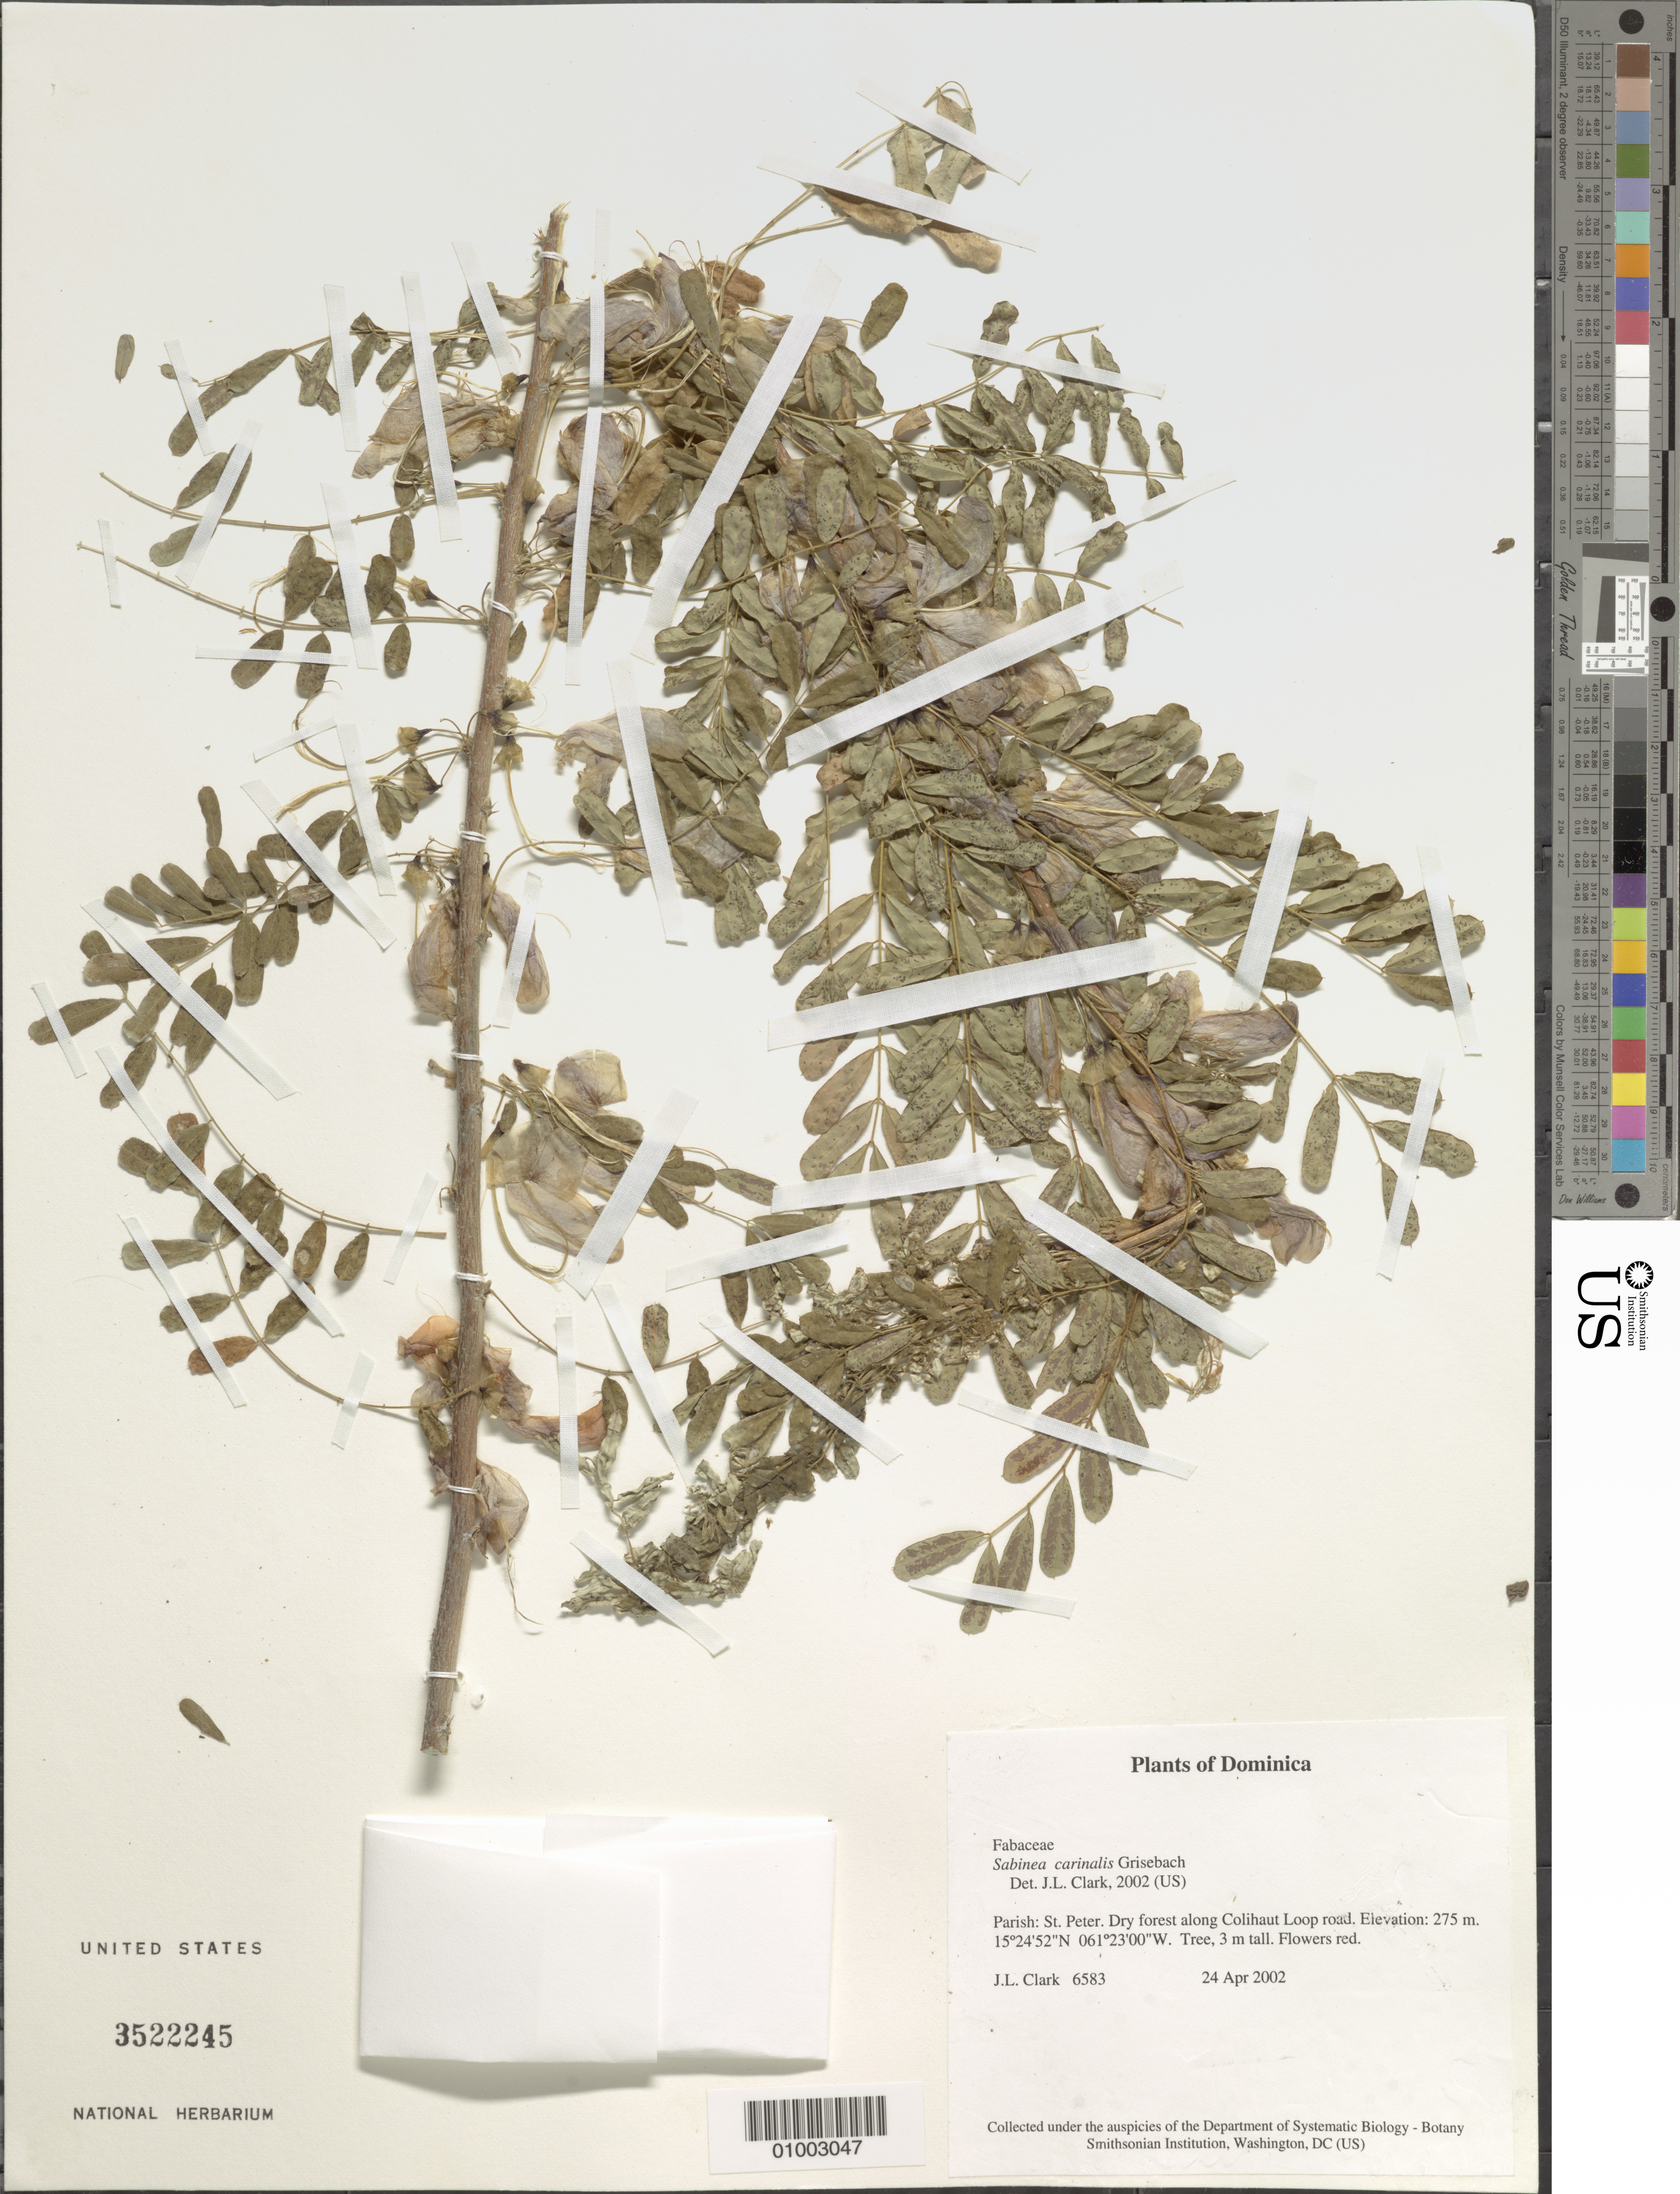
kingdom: Plantae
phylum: Tracheophyta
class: Magnoliopsida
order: Fabales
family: Fabaceae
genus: Poitea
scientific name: Poitea carinalis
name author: (Griseb.) Lavin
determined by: Strong, Mark T., (BOT), Smithsonian Institution - National Museum of Natural History (UNITED STATES)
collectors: J. L. Clark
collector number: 6583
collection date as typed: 24 Apr 2002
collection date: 2002-04-24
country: Dominica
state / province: St. Peter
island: Dominica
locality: Dry forest along Colihaut Loop Road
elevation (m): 272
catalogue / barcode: US 3522245